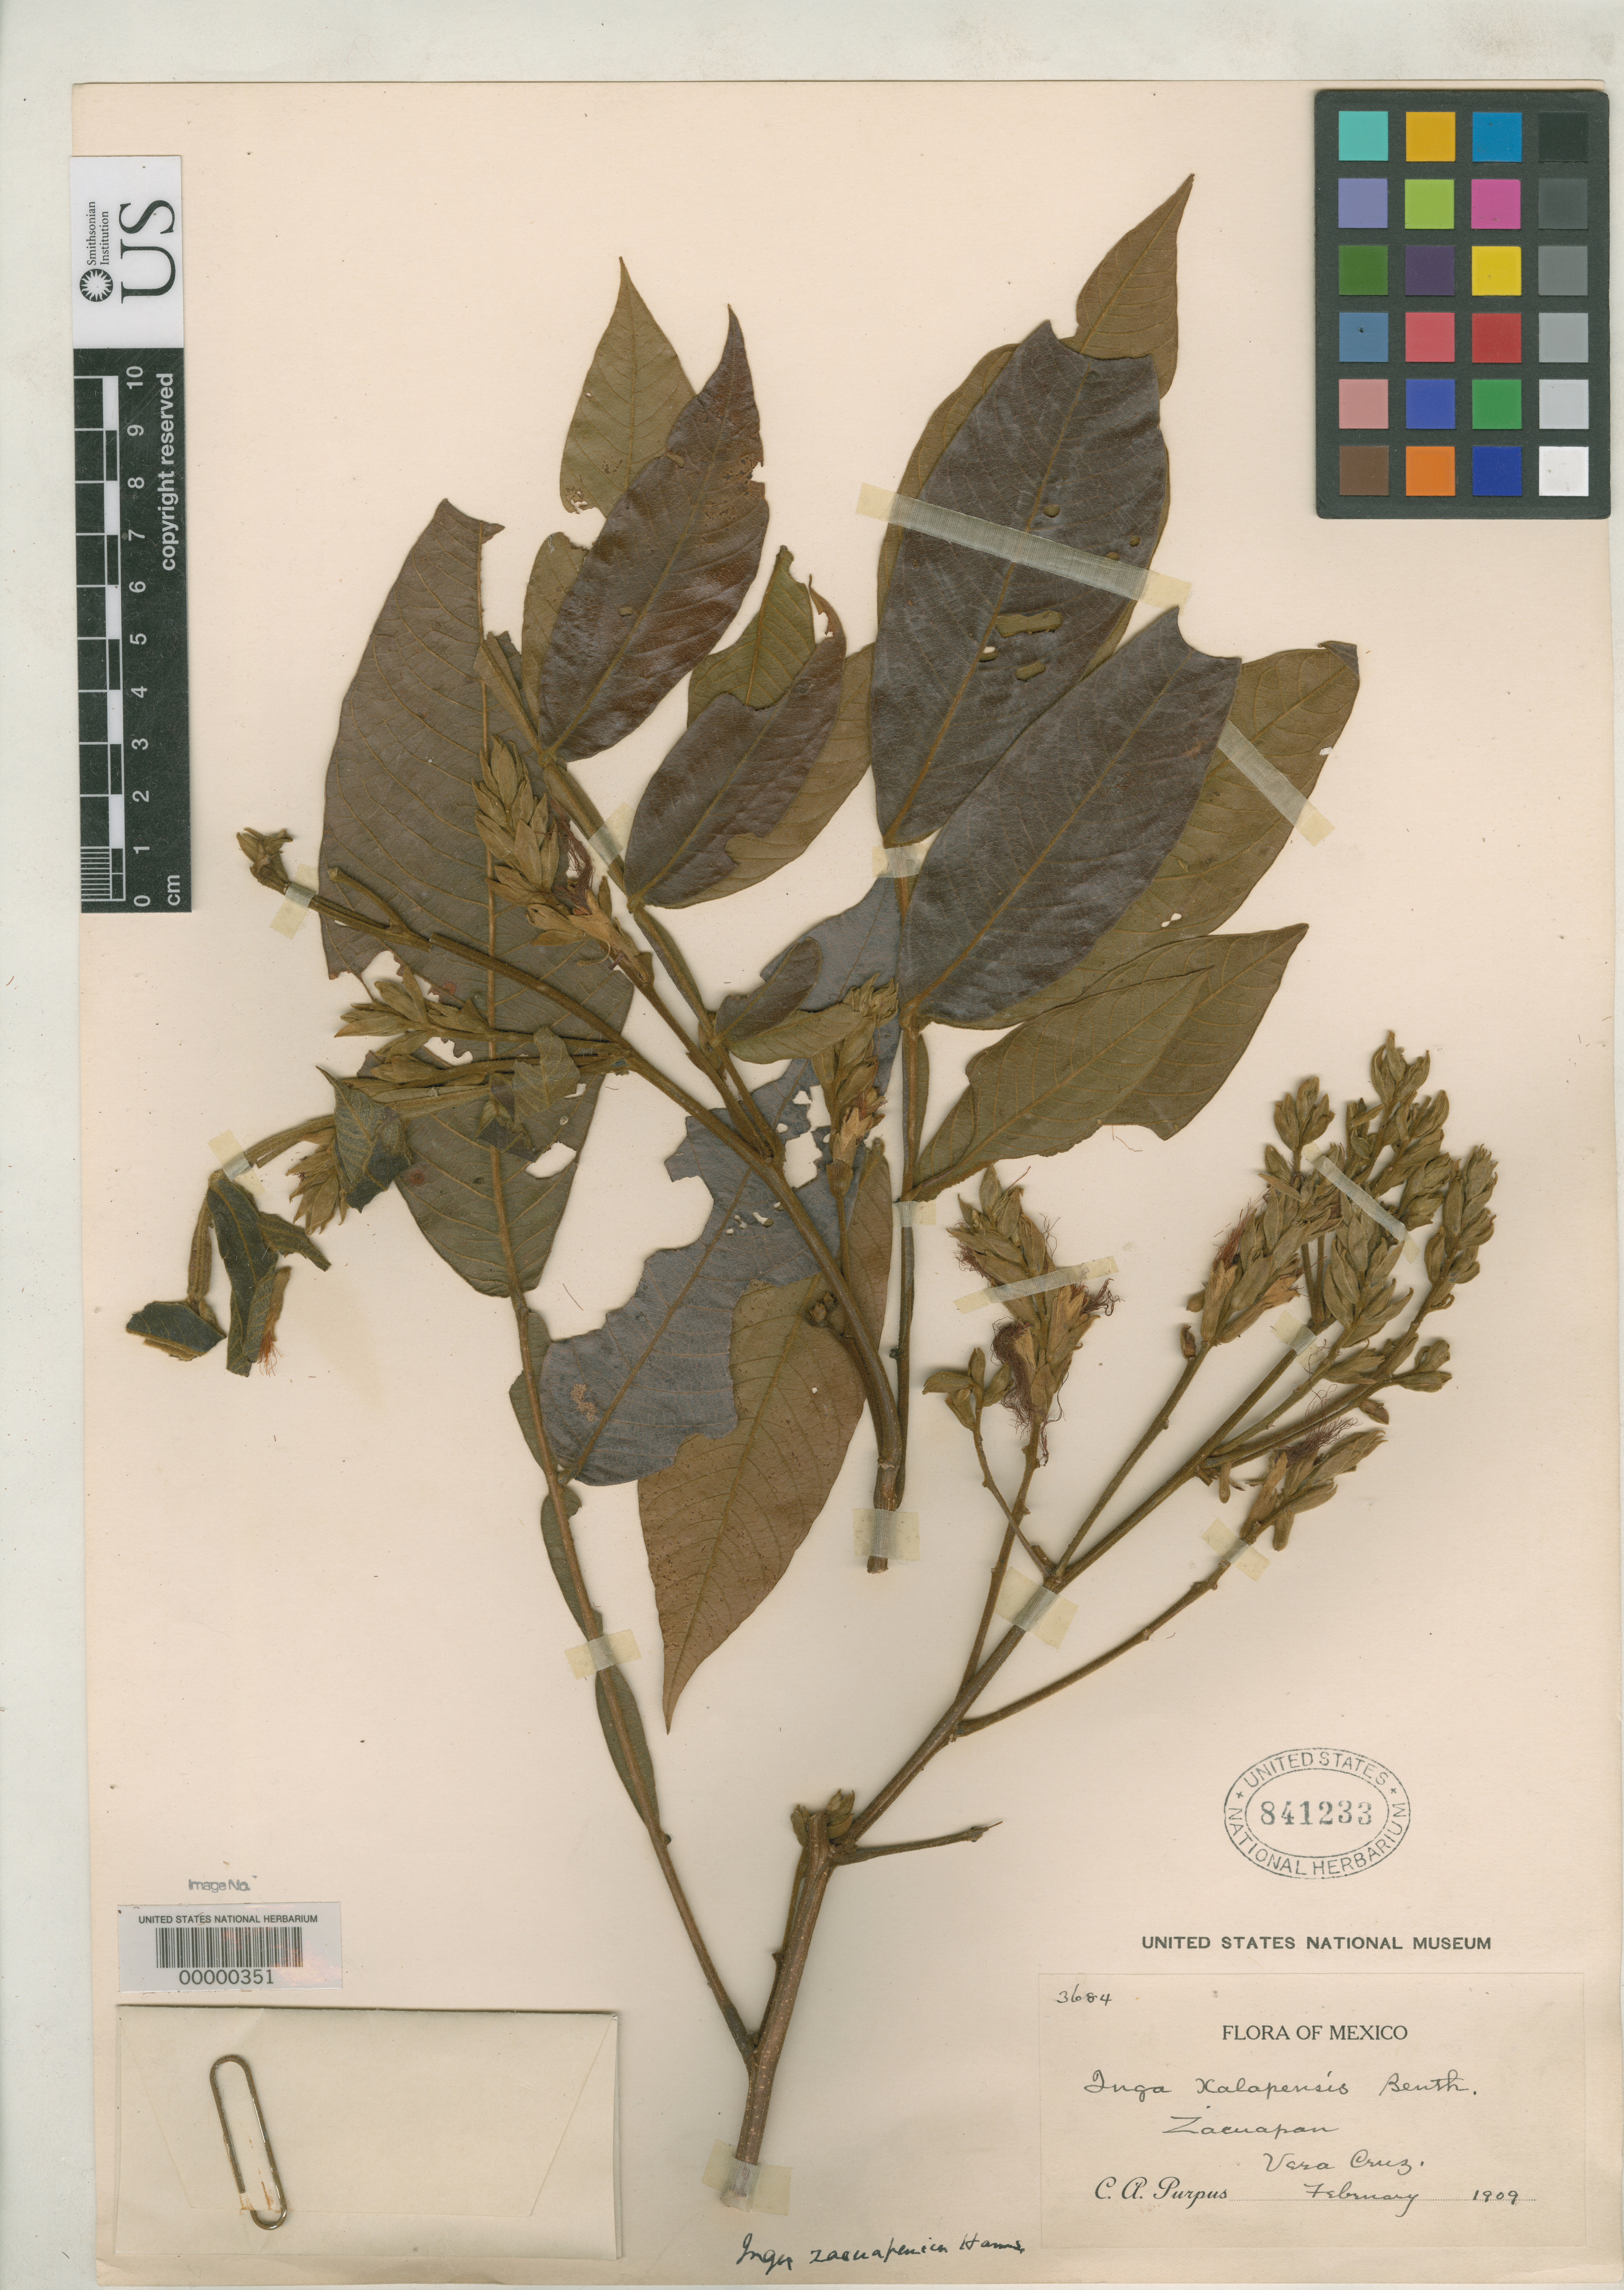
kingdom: Plantae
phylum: Tracheophyta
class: Magnoliopsida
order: Fabales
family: Fabaceae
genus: Inga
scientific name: Inga zacuapanica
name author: Harms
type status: Isotype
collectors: C. A. Purpus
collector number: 3684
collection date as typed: Feb 1900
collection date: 1900-02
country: Mexico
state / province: Veracruz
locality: Zacuapan.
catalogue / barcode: US 841233